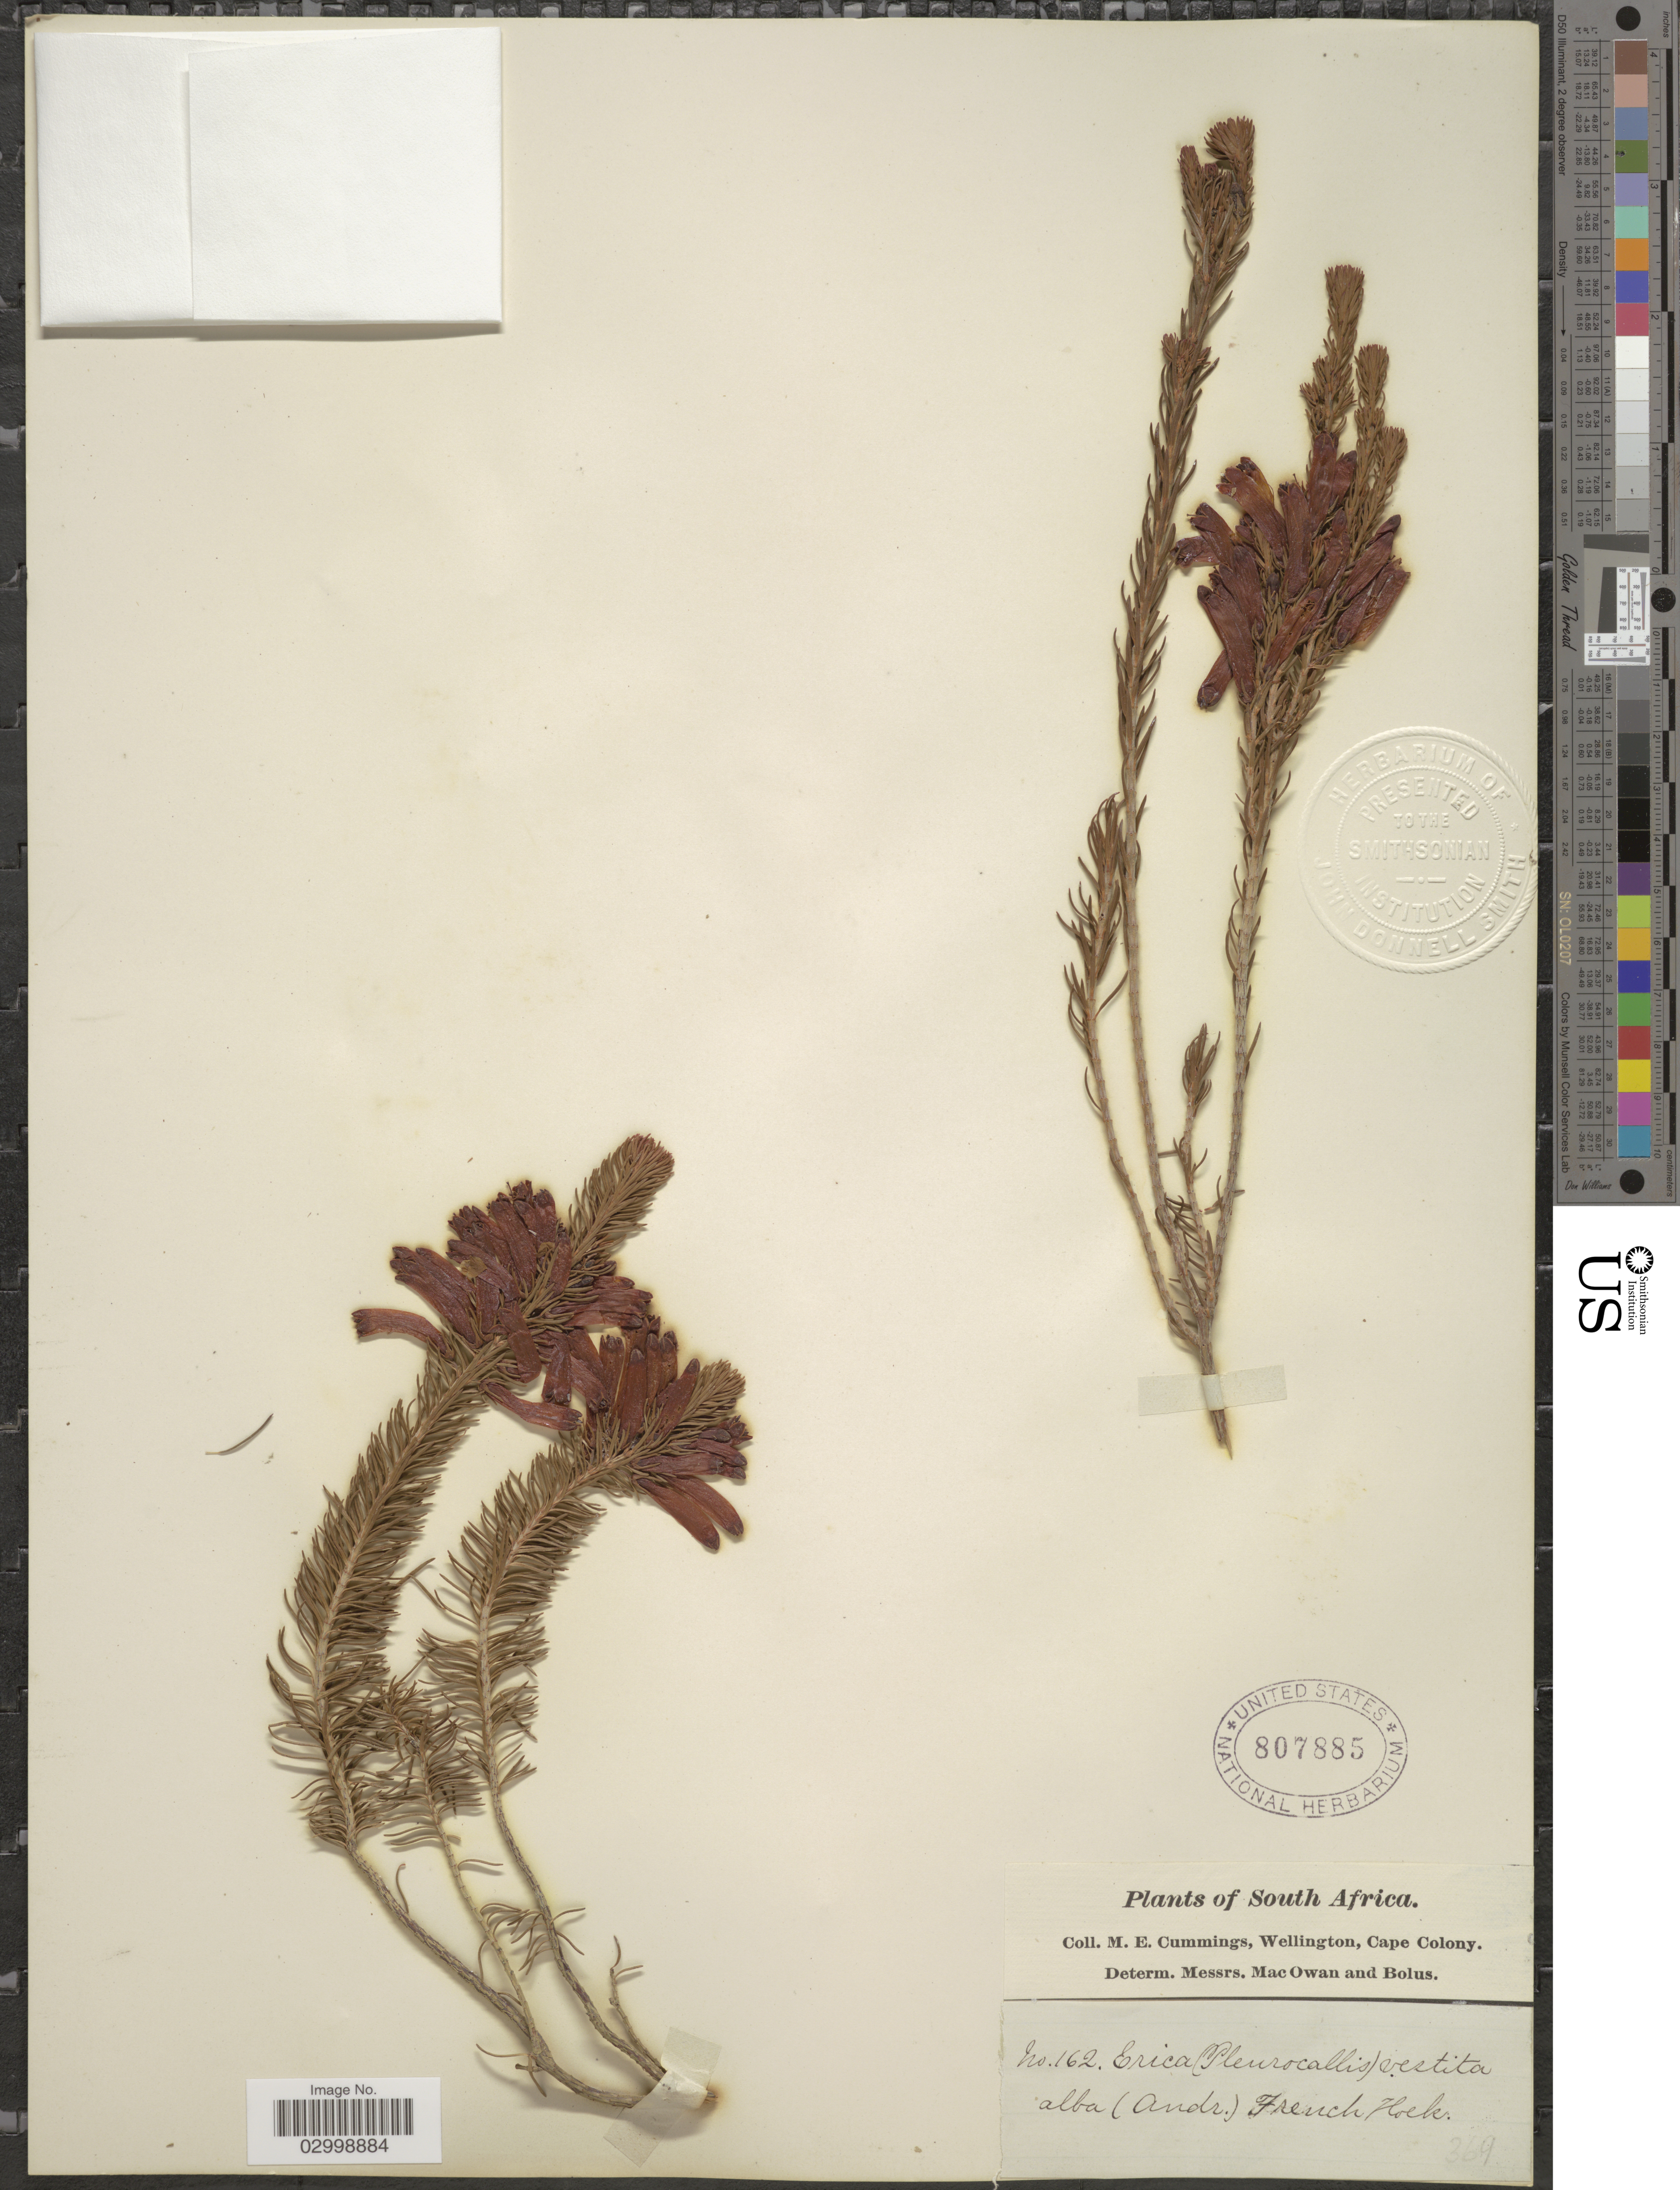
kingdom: Plantae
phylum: Tracheophyta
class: Magnoliopsida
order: Ericales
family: Ericaceae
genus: Erica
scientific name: Erica vestita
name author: Thunb.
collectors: M. E. Cummings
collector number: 162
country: South Africa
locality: French Hoek.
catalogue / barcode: US 807885